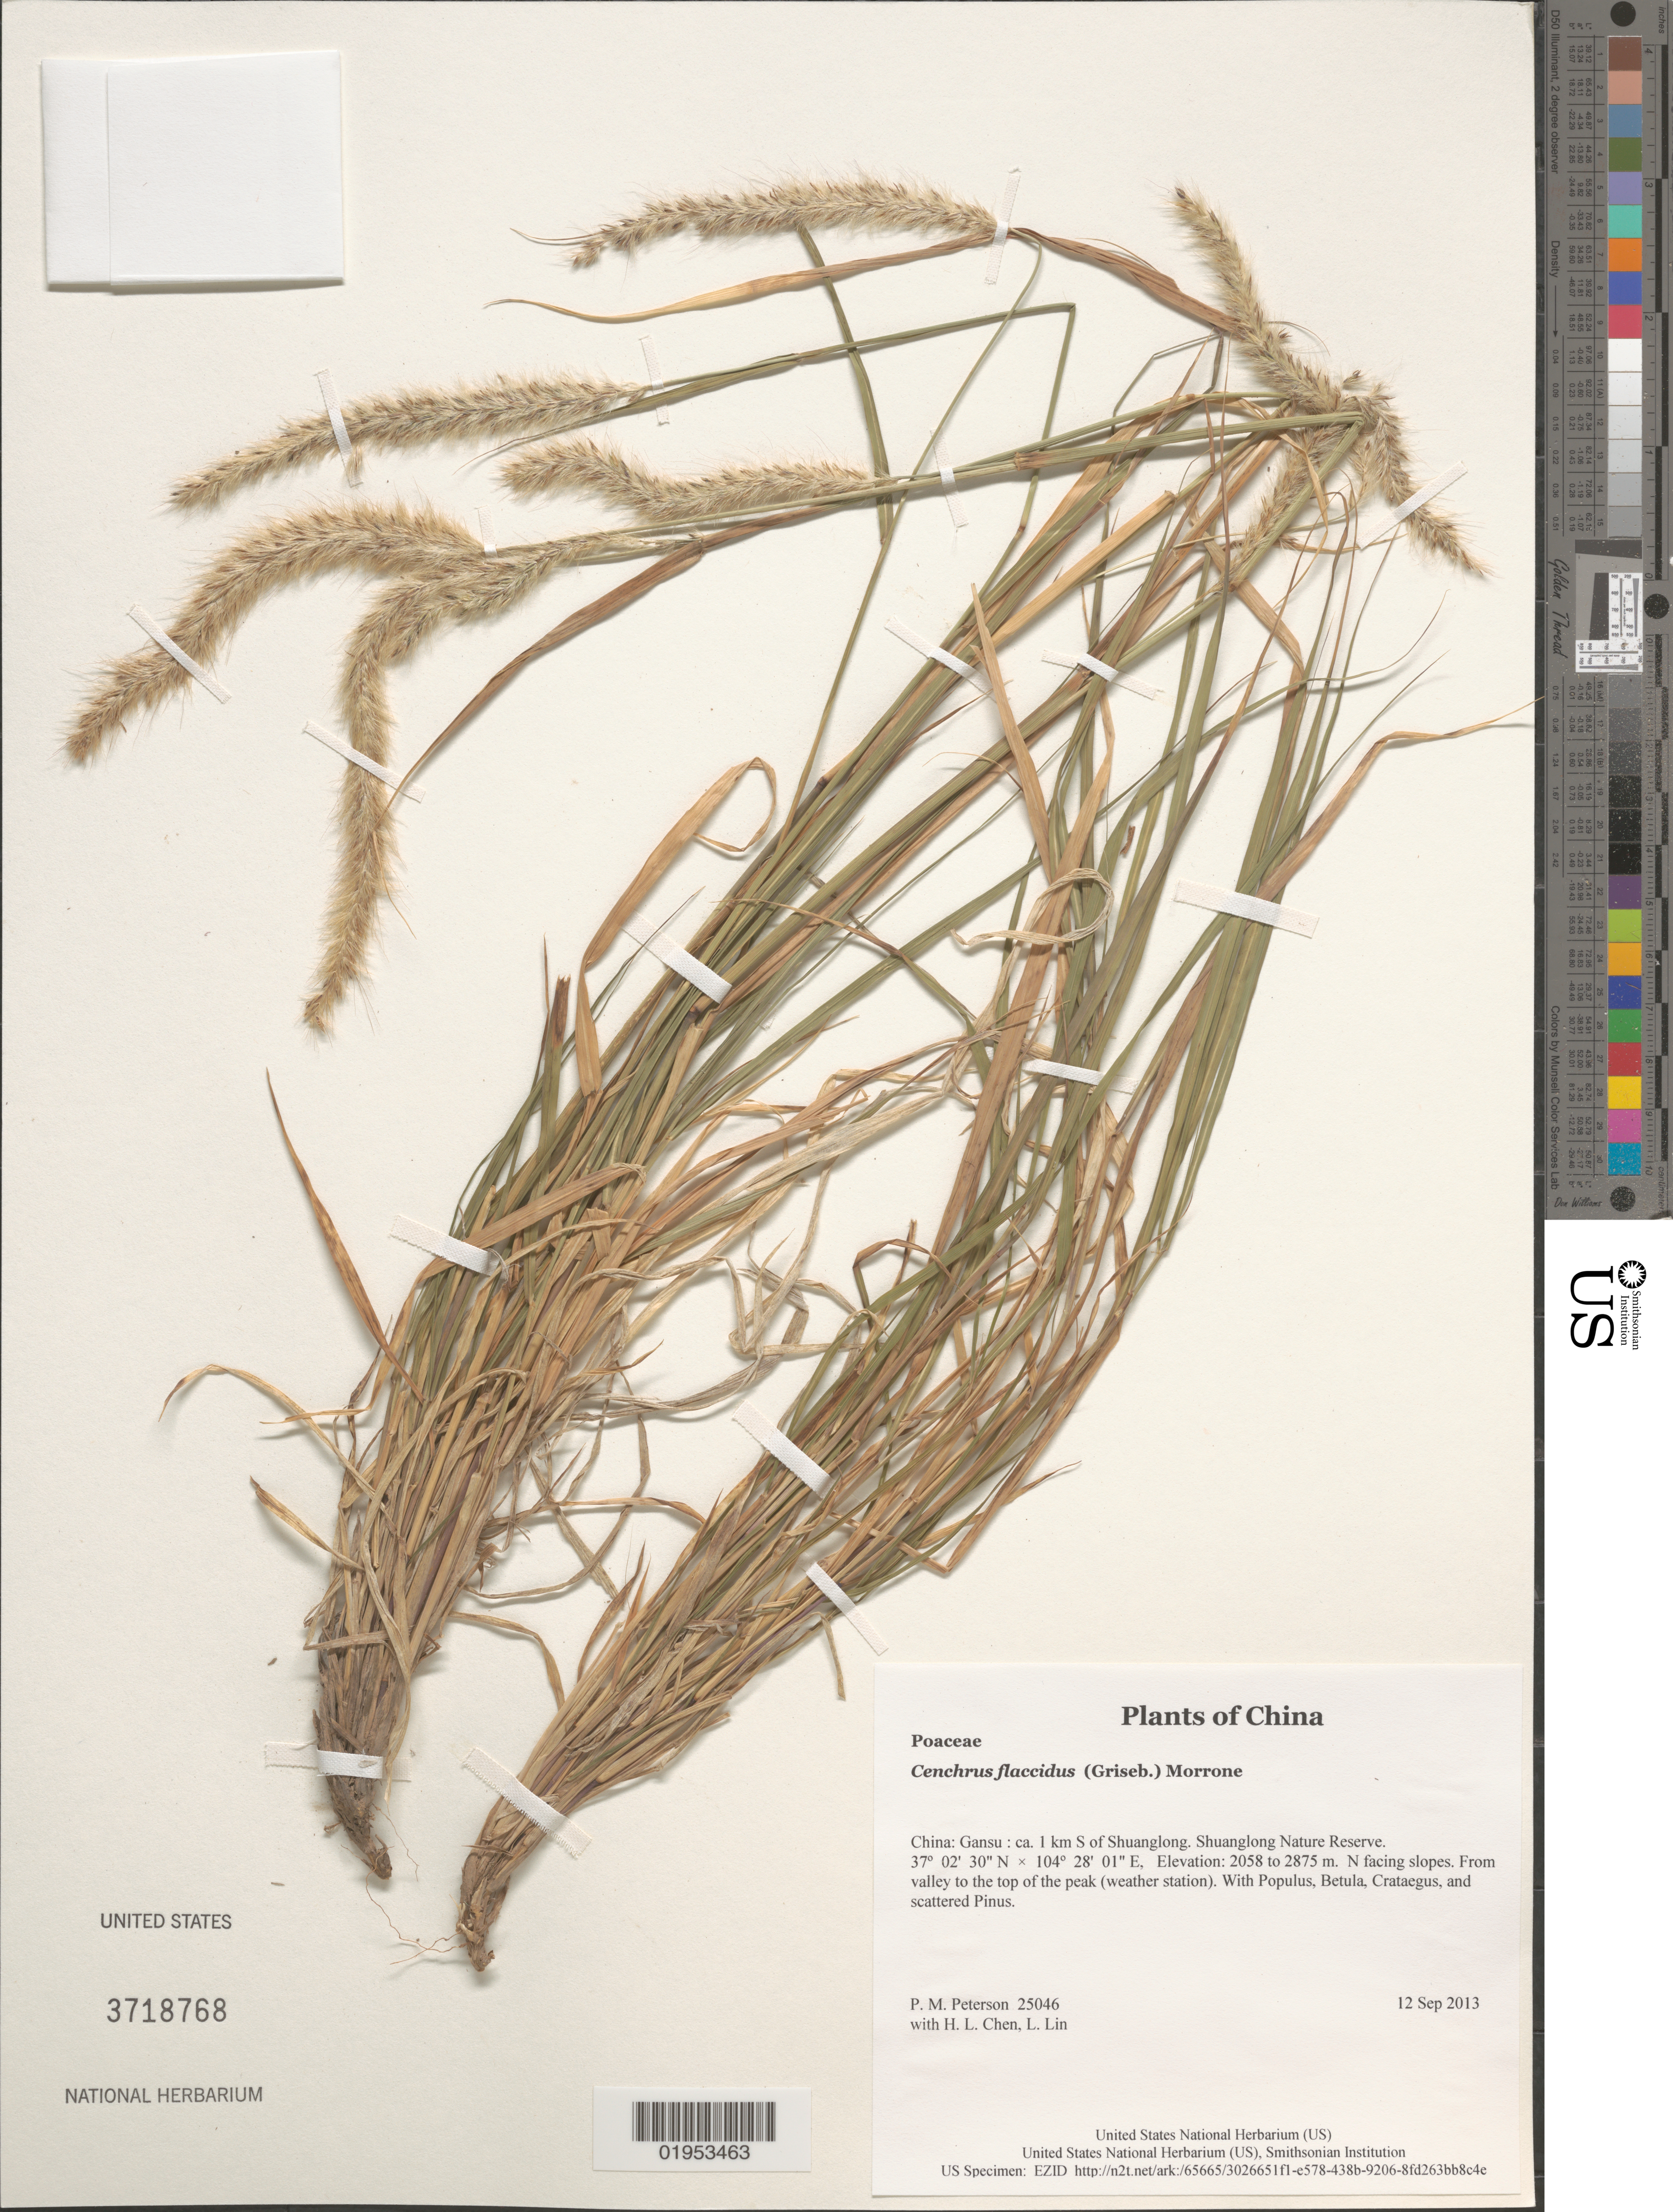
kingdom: Plantae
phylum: Tracheophyta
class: Liliopsida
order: Poales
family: Poaceae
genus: Cenchrus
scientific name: Cenchrus flaccidus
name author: (Griseb.) Morrone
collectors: P. M. Peterson, H. L. Chen & L. Lin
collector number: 25046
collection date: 2013-09-12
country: China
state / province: Gansu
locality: ca. 1 km S of Shuanglong. Shuanglong Nature Reserve.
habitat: N facing slopes. From valley to the top of the peak (weather station).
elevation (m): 2058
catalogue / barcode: US 3718768